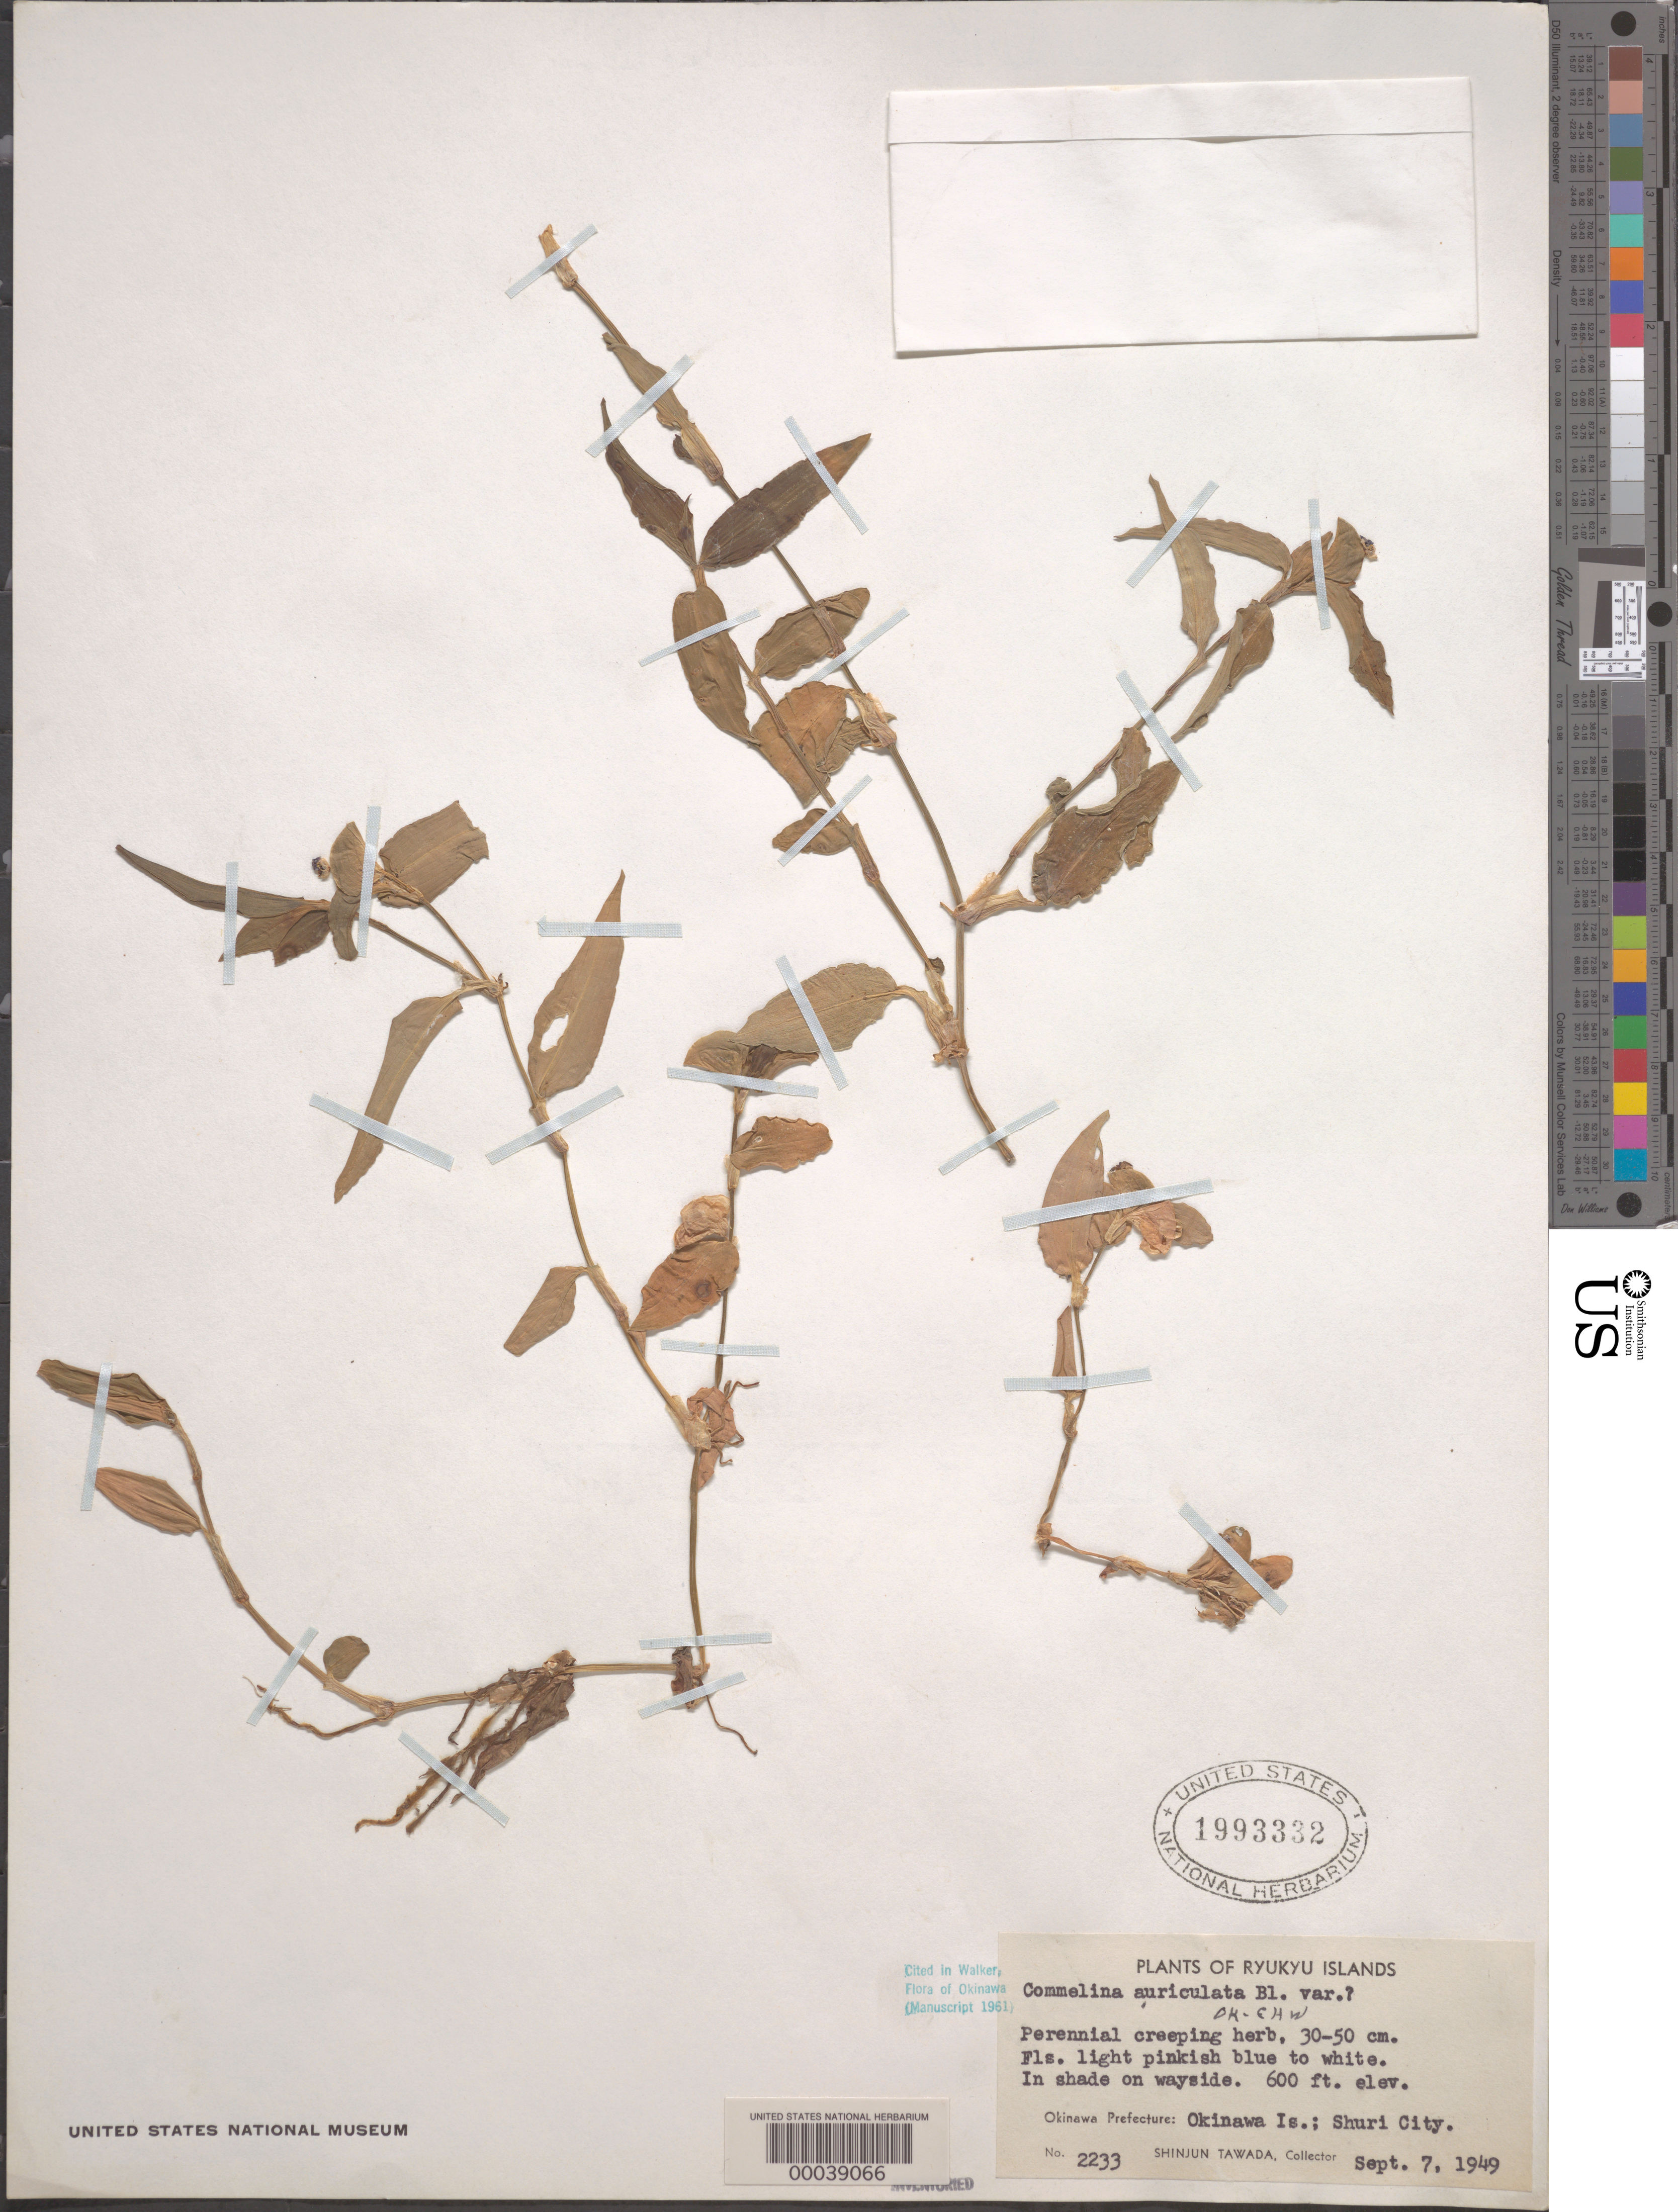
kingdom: Plantae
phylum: Tracheophyta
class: Liliopsida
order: Commelinales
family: Commelinaceae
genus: Commelina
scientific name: Commelina auriculata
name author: Blume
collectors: S. Tawada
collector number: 2233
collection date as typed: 07 Sep 1949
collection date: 1949-09-07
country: Japan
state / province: Okinawa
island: Okinawa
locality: Shuri City.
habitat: Shaded area; wayside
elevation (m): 183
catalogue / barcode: US 1993332